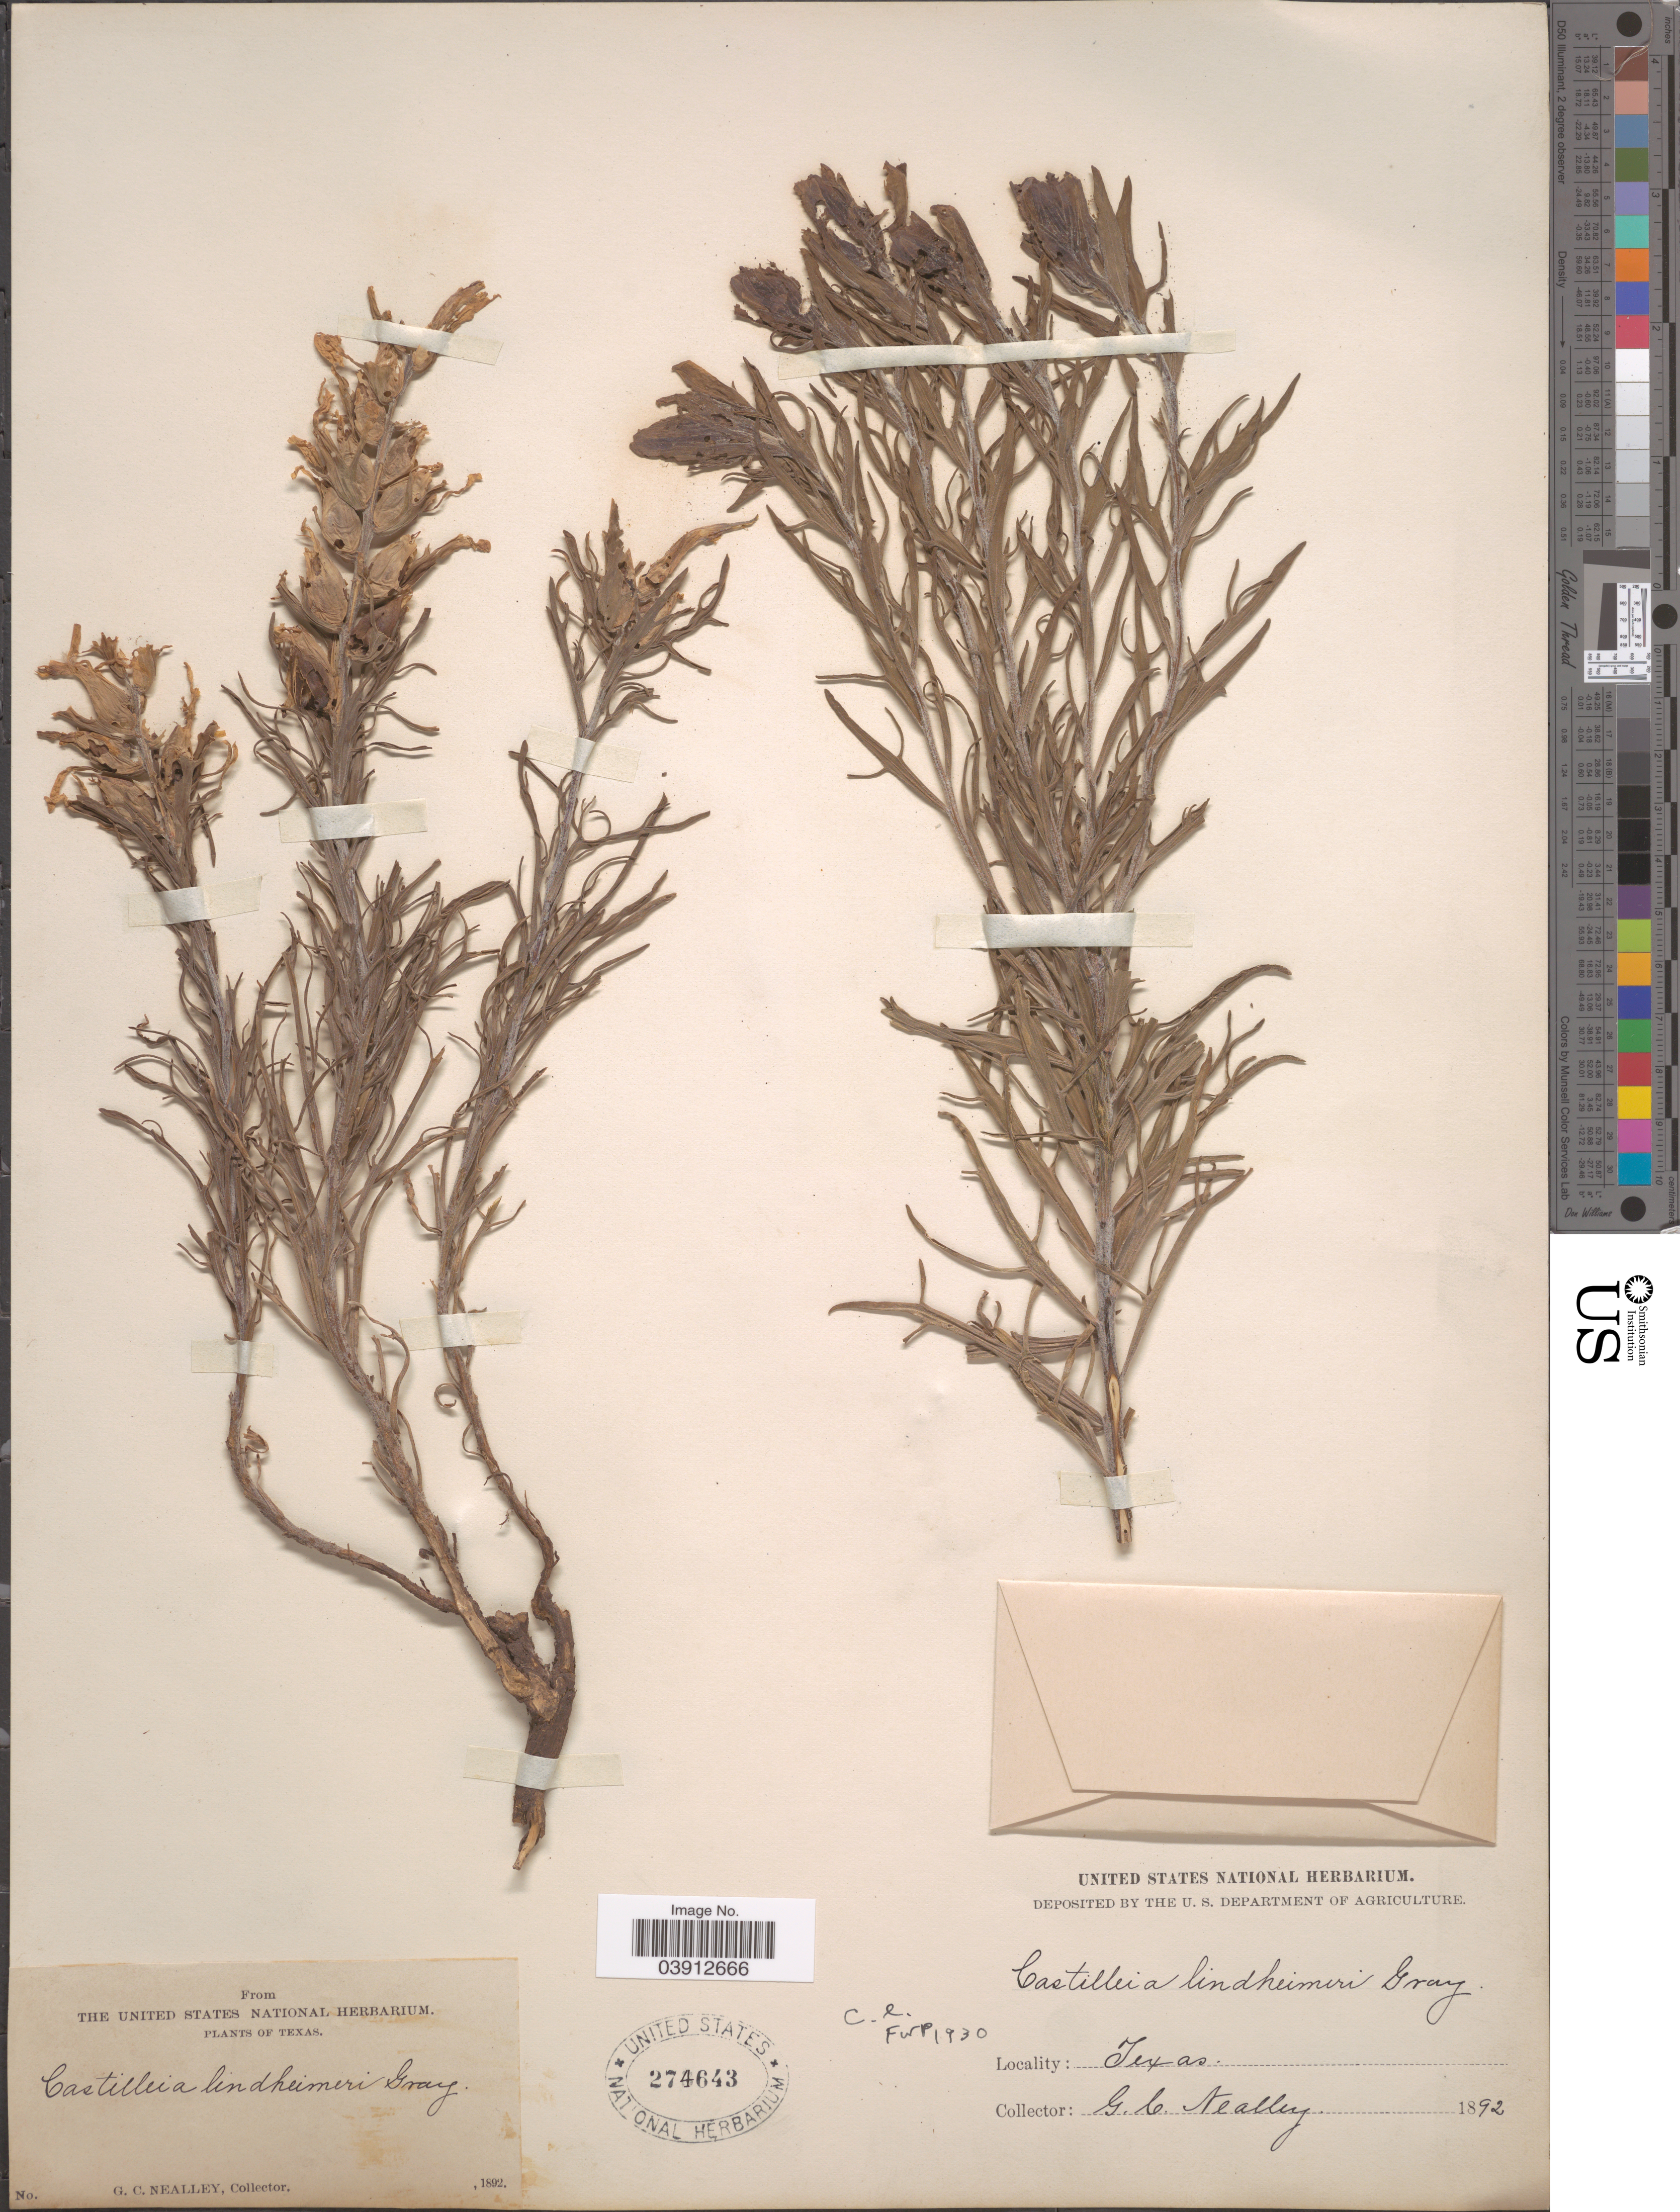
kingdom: Plantae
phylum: Tracheophyta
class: Magnoliopsida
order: Lamiales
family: Orobanchaceae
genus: Castilleja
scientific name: Castilleja lindheimeri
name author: A. Gray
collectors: G. C. Nealley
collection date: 1892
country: United States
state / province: Texas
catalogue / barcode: US 274643